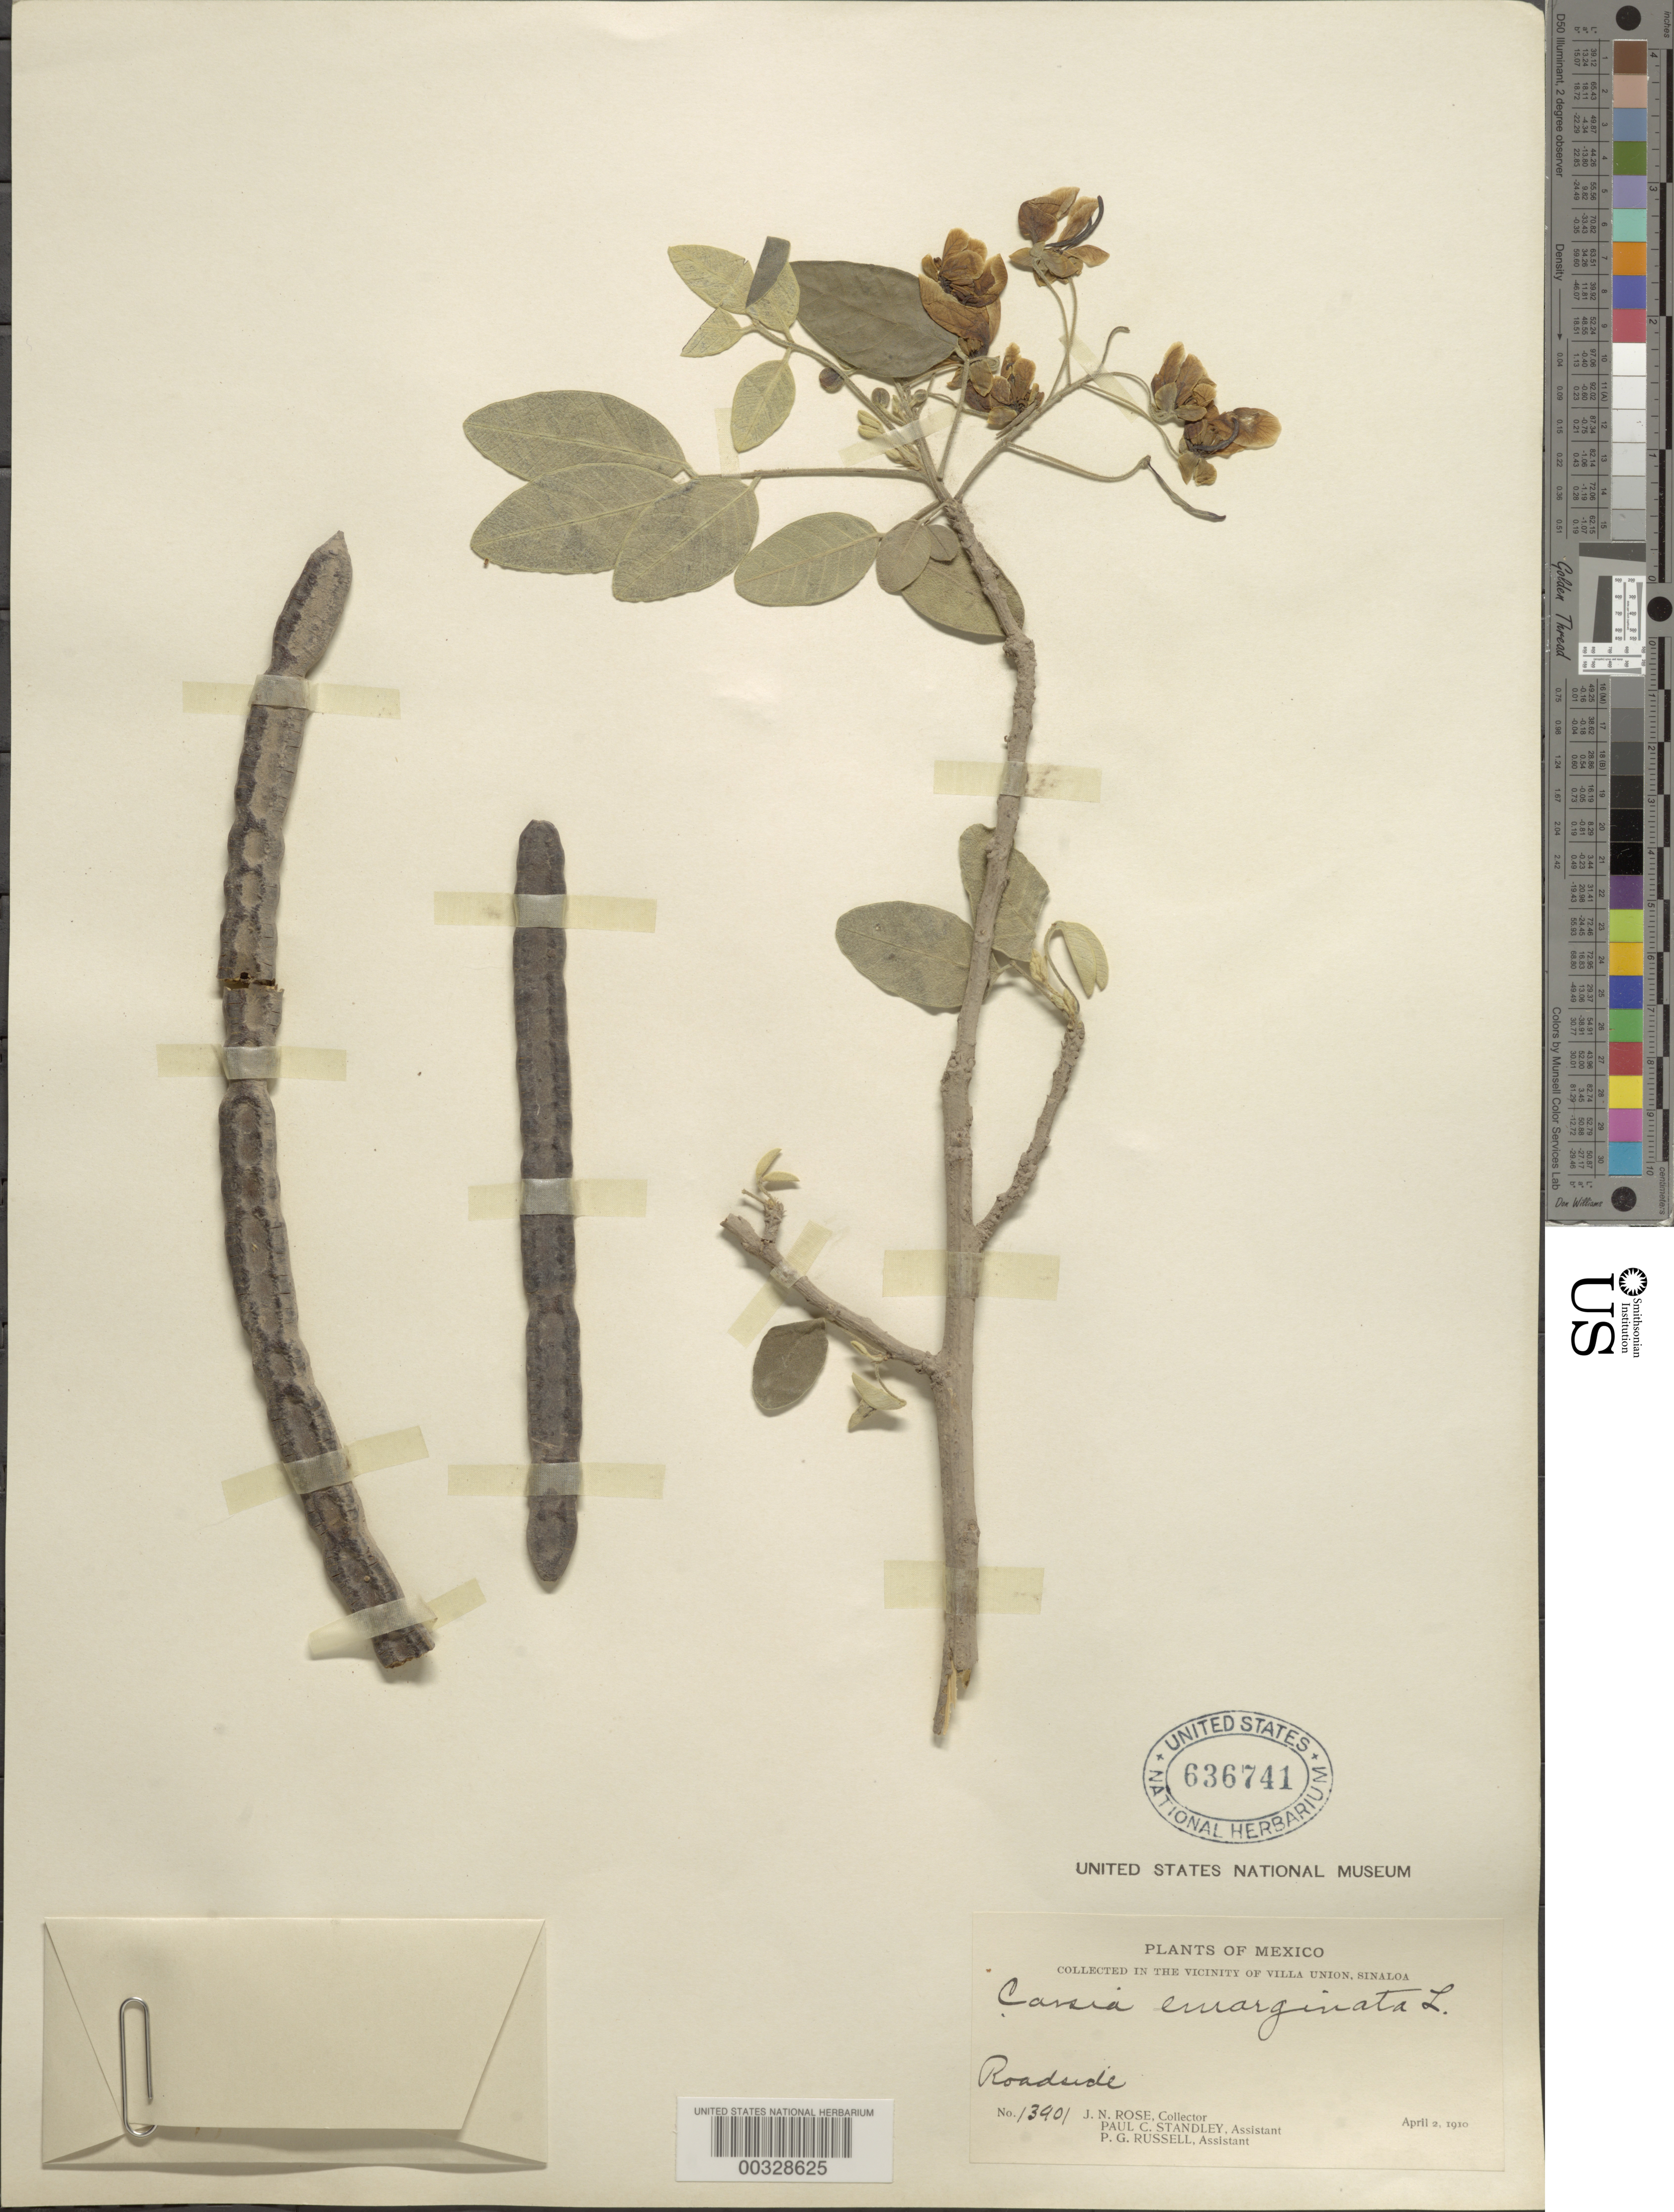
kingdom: Plantae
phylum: Tracheophyta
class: Magnoliopsida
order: Fabales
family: Fabaceae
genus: Senna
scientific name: Senna emarginata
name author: L.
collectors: J. N. Rose, P. C. Standley & P. G. Russell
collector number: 13901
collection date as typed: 02 Apr 1910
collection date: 1910-04-02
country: Mexico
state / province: Sinaloa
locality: Vicinity of Villa Union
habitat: Roadside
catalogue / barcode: US 636741